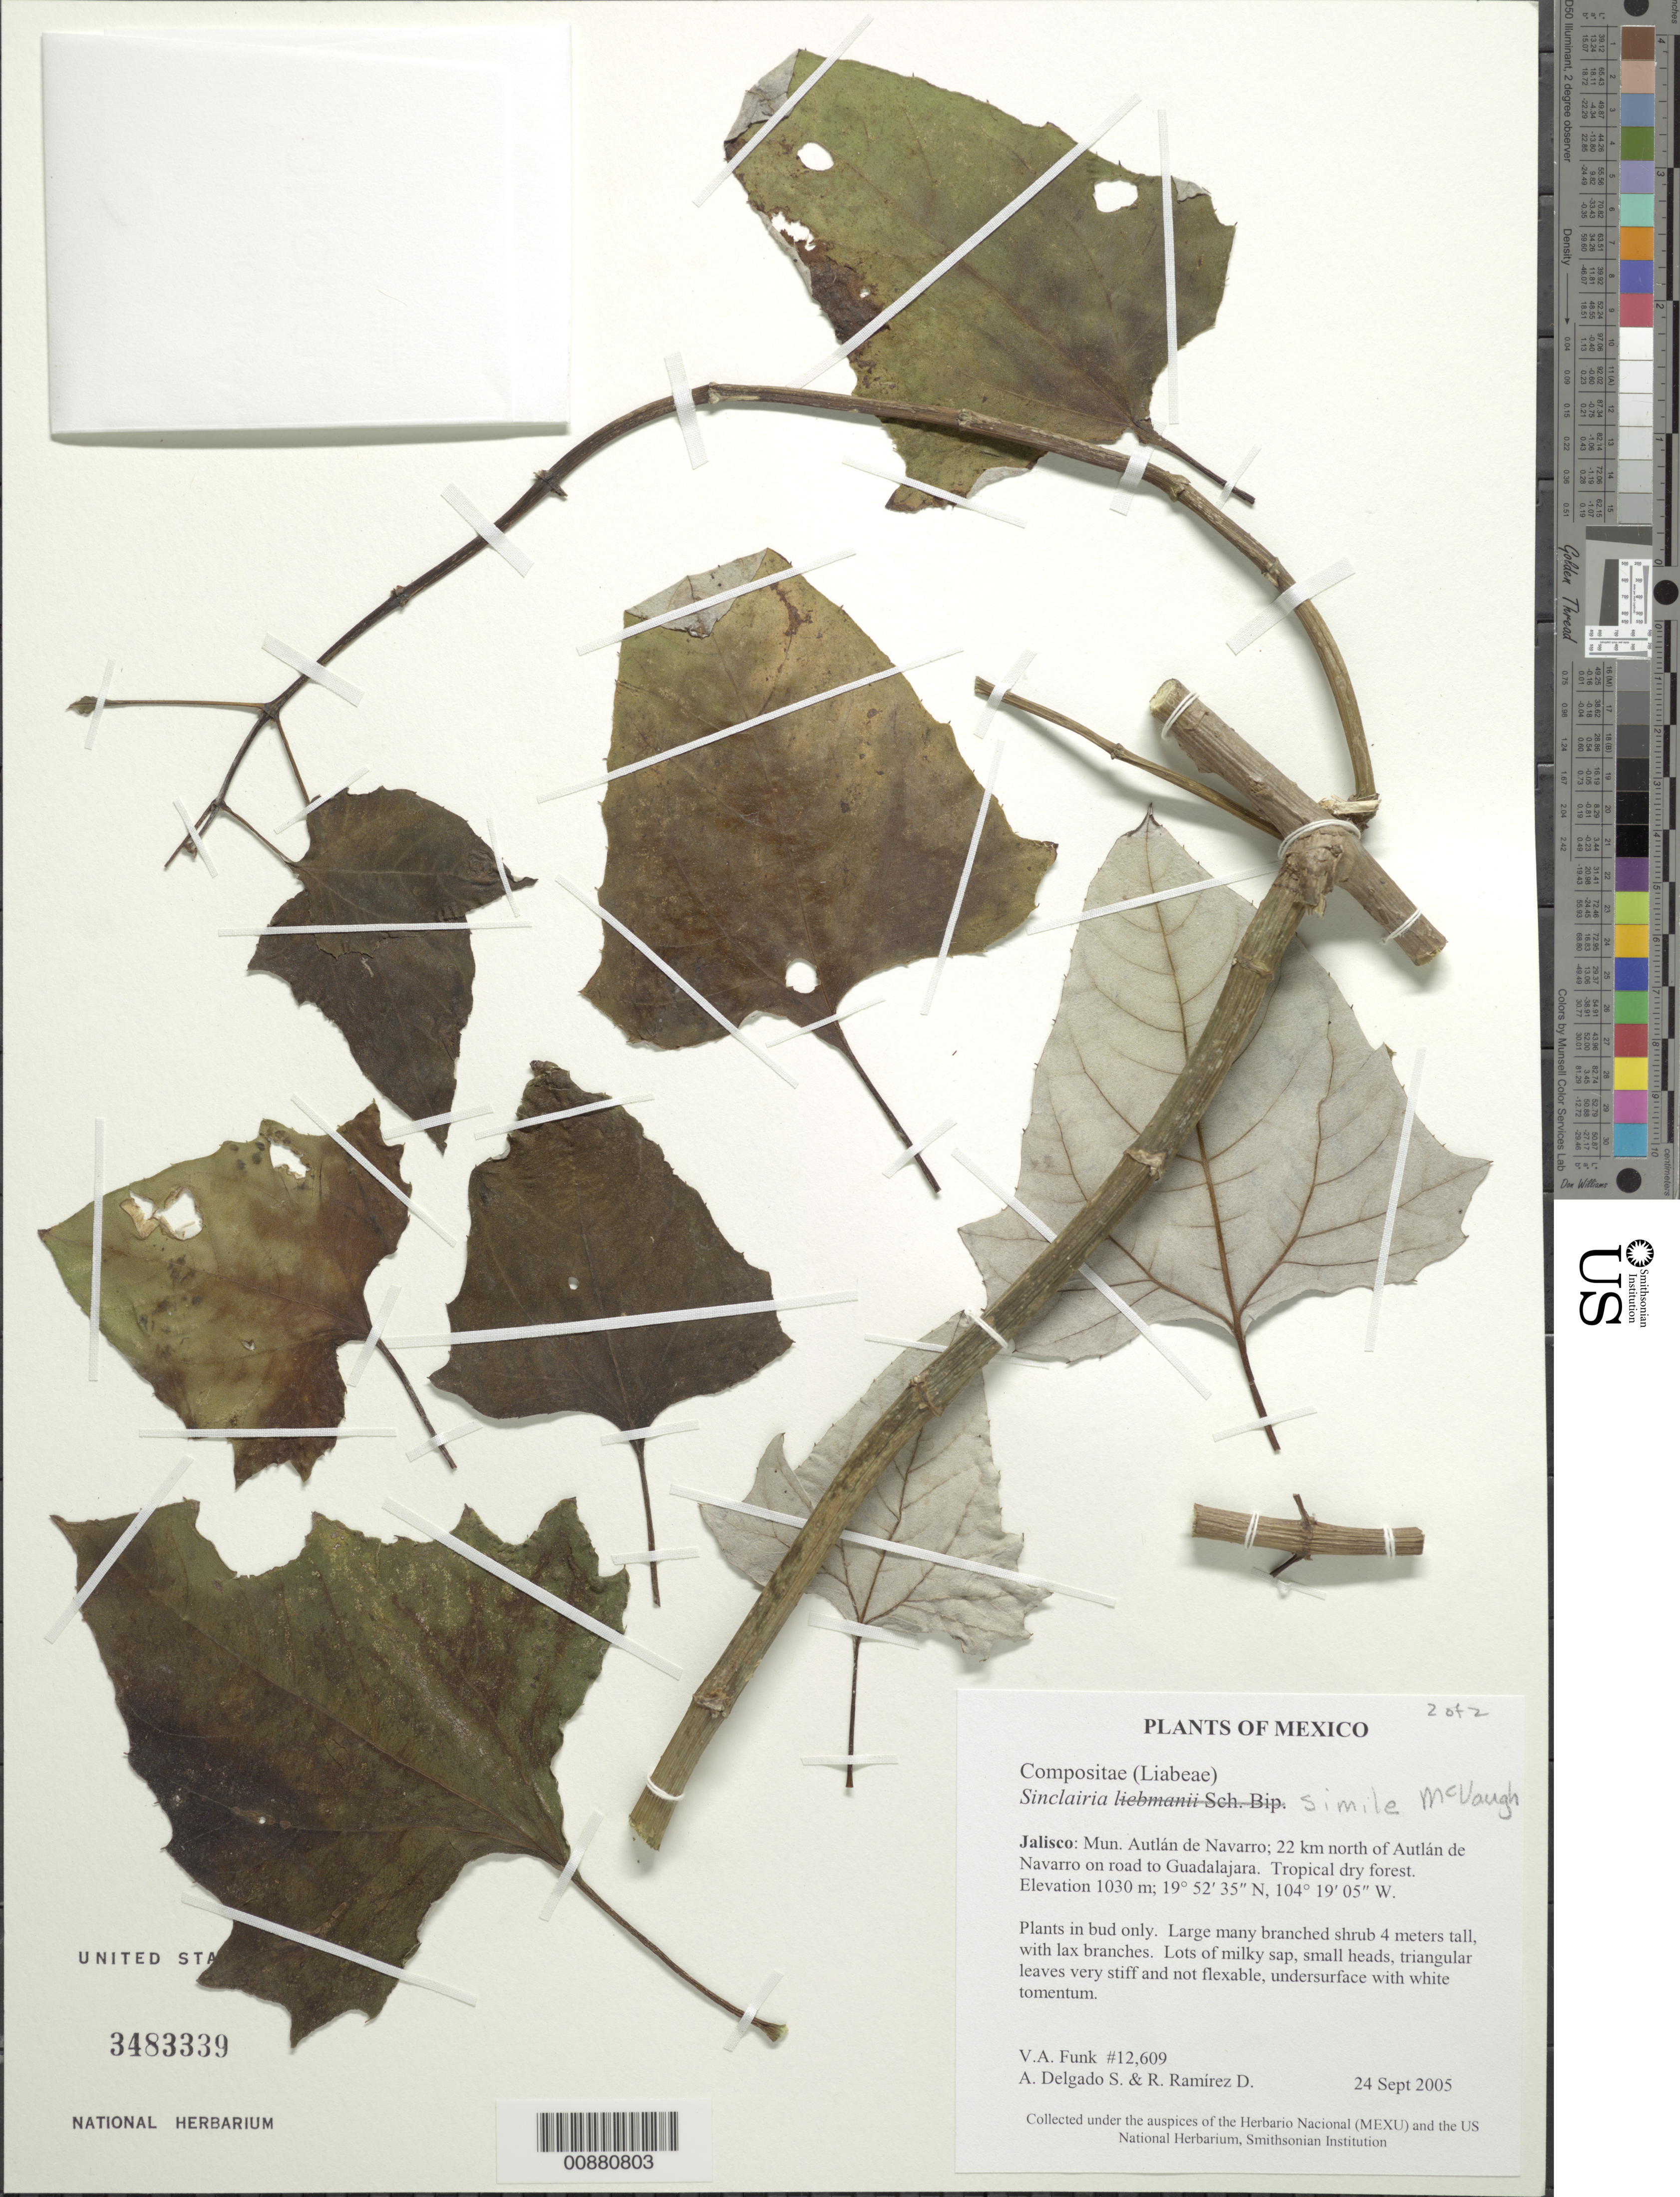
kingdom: Plantae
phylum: Tracheophyta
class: Magnoliopsida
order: Asterales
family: Asteraceae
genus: Sinclairia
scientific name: Sinclairia similis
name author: (McVaugh) H. Rob. & Brettell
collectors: V. Funk, A. Delgado S. & R. Ramirez D.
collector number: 12609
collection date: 2005-09-24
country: Mexico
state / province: Jalisco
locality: Jalisco: Mun. Autlán de Navarro; 22 km north of Autlán de Navarro on road to Guadalajara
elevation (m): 1030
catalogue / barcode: US 3483339